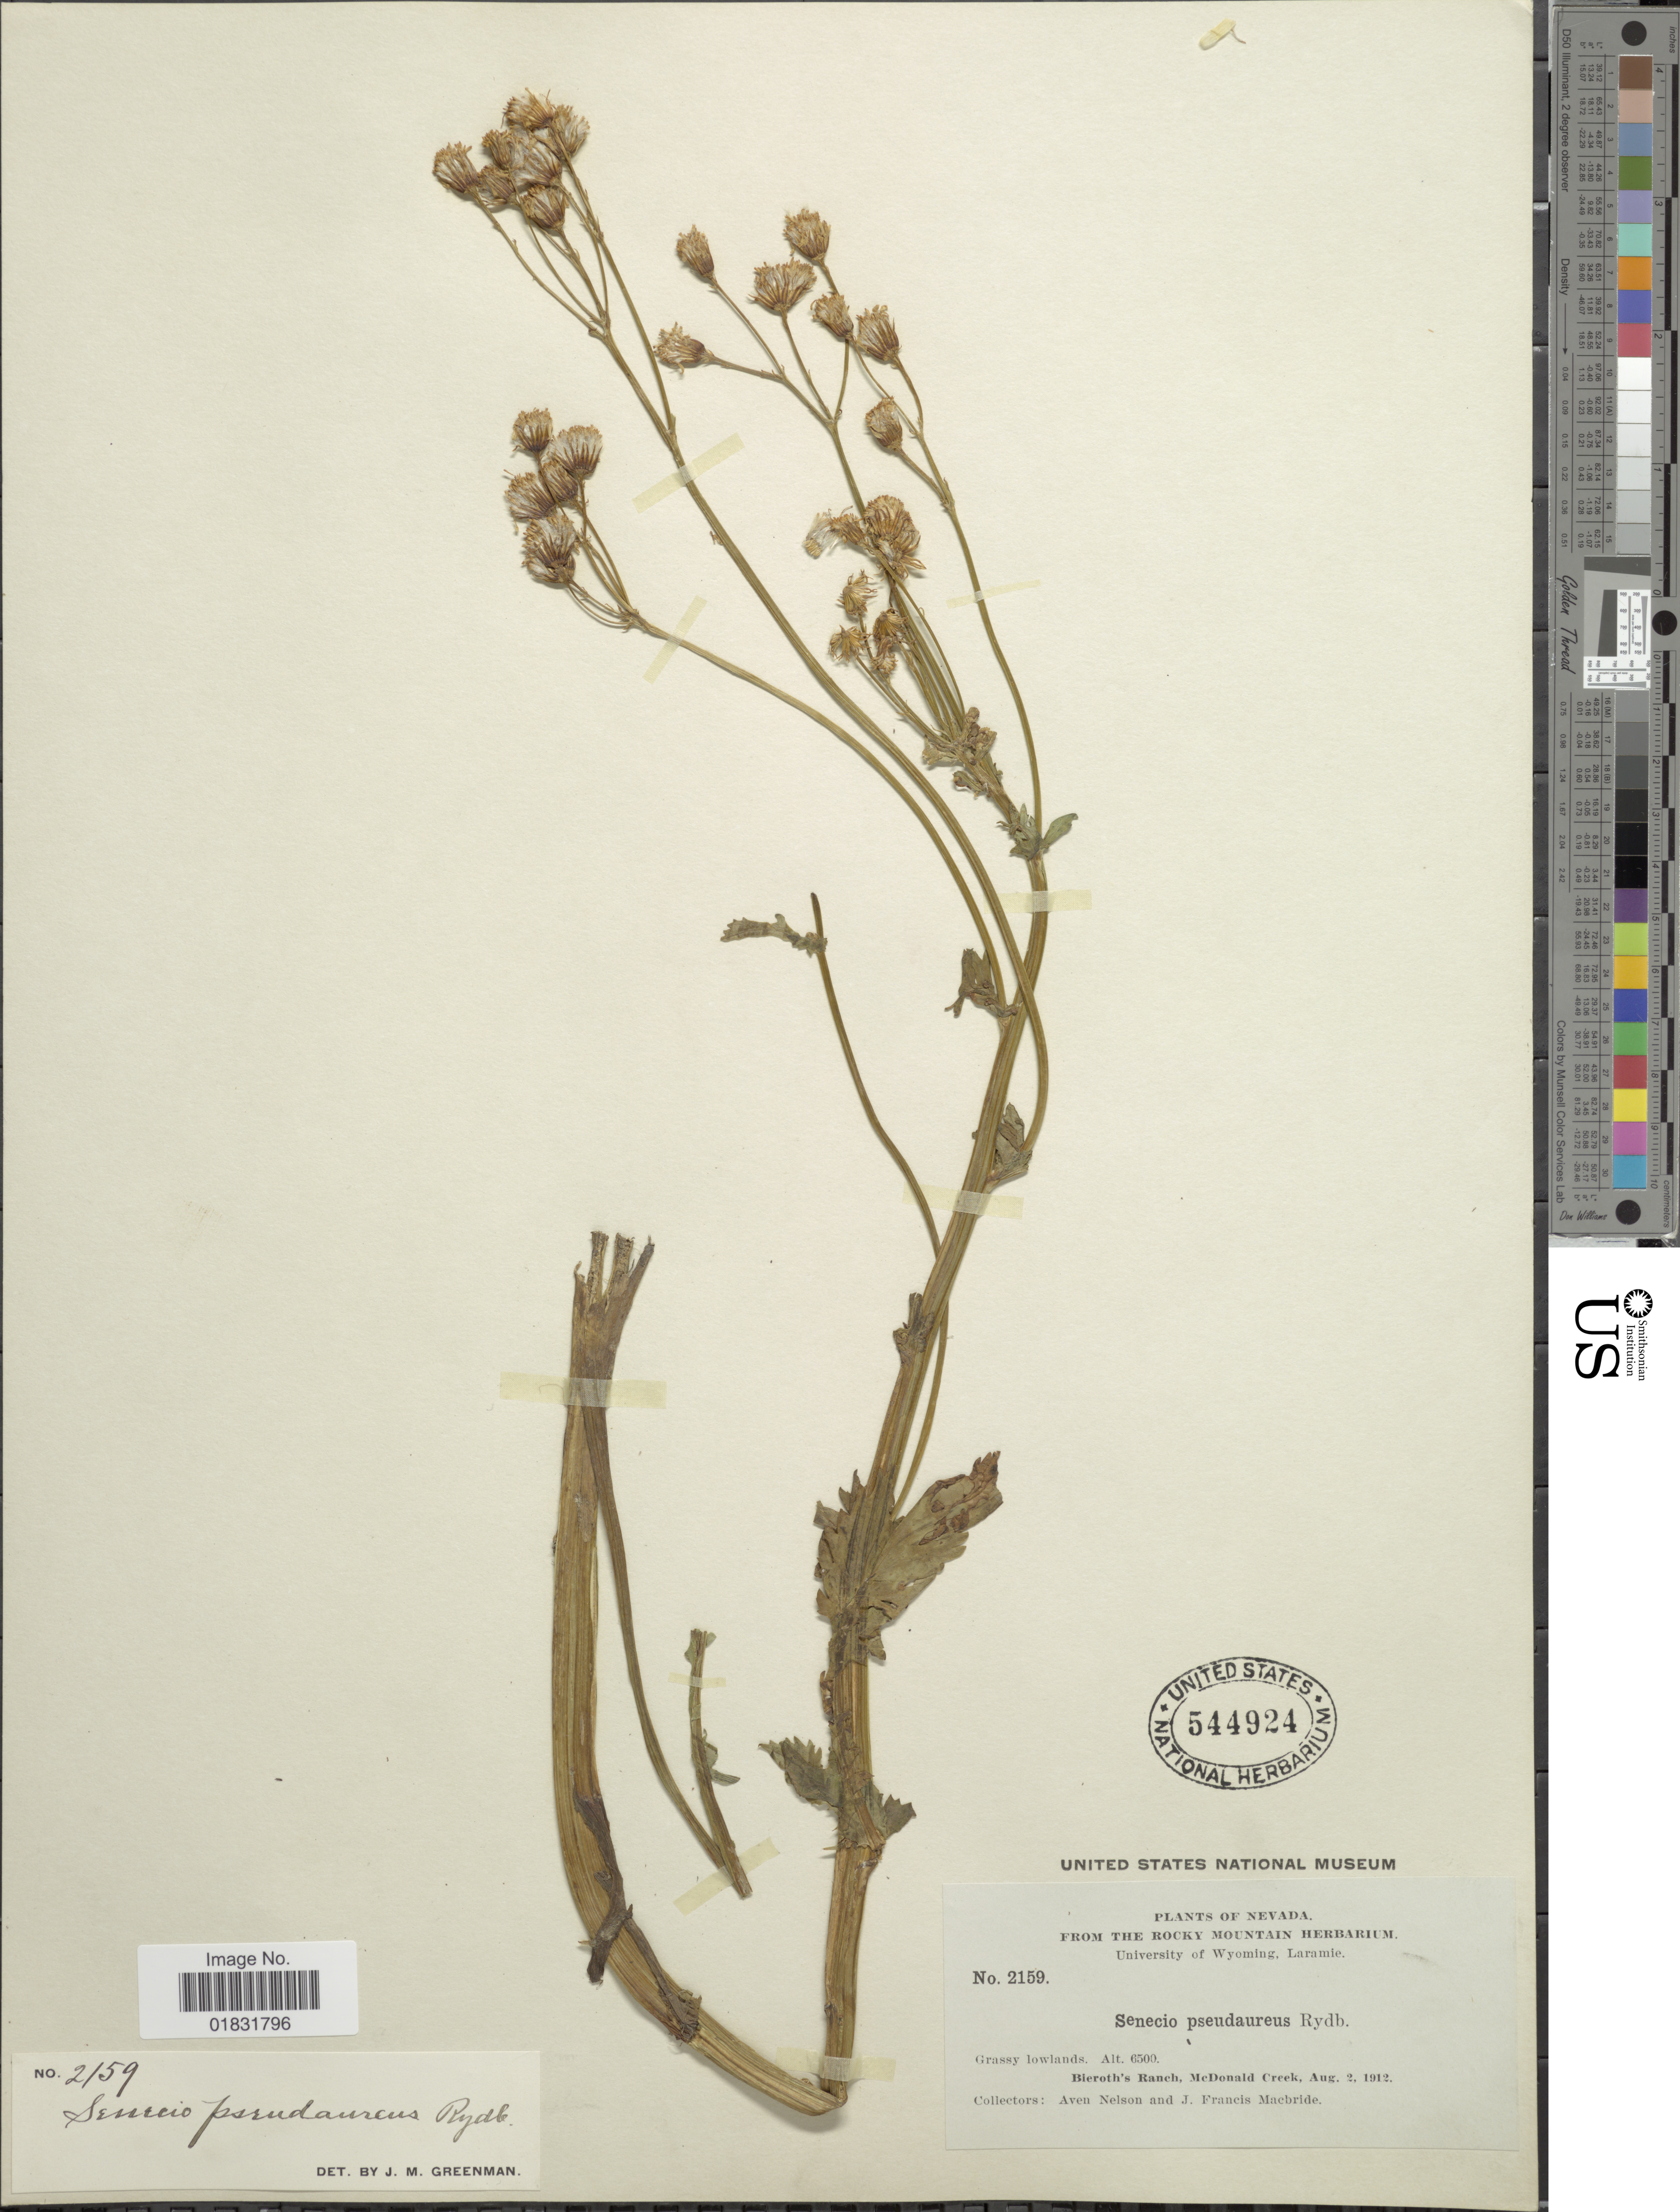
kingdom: Plantae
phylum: Tracheophyta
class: Magnoliopsida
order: Asterales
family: Asteraceae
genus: Packera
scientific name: Packera pseudaurea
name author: (Rydb.) W.A. Weber & Á. Löve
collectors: A. Nelson & J. F. Macbride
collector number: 2159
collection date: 1912-08-02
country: United States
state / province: Nevada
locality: Grassy lowlands, Bieroth's Ranch, McDonald Creek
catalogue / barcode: US 544924